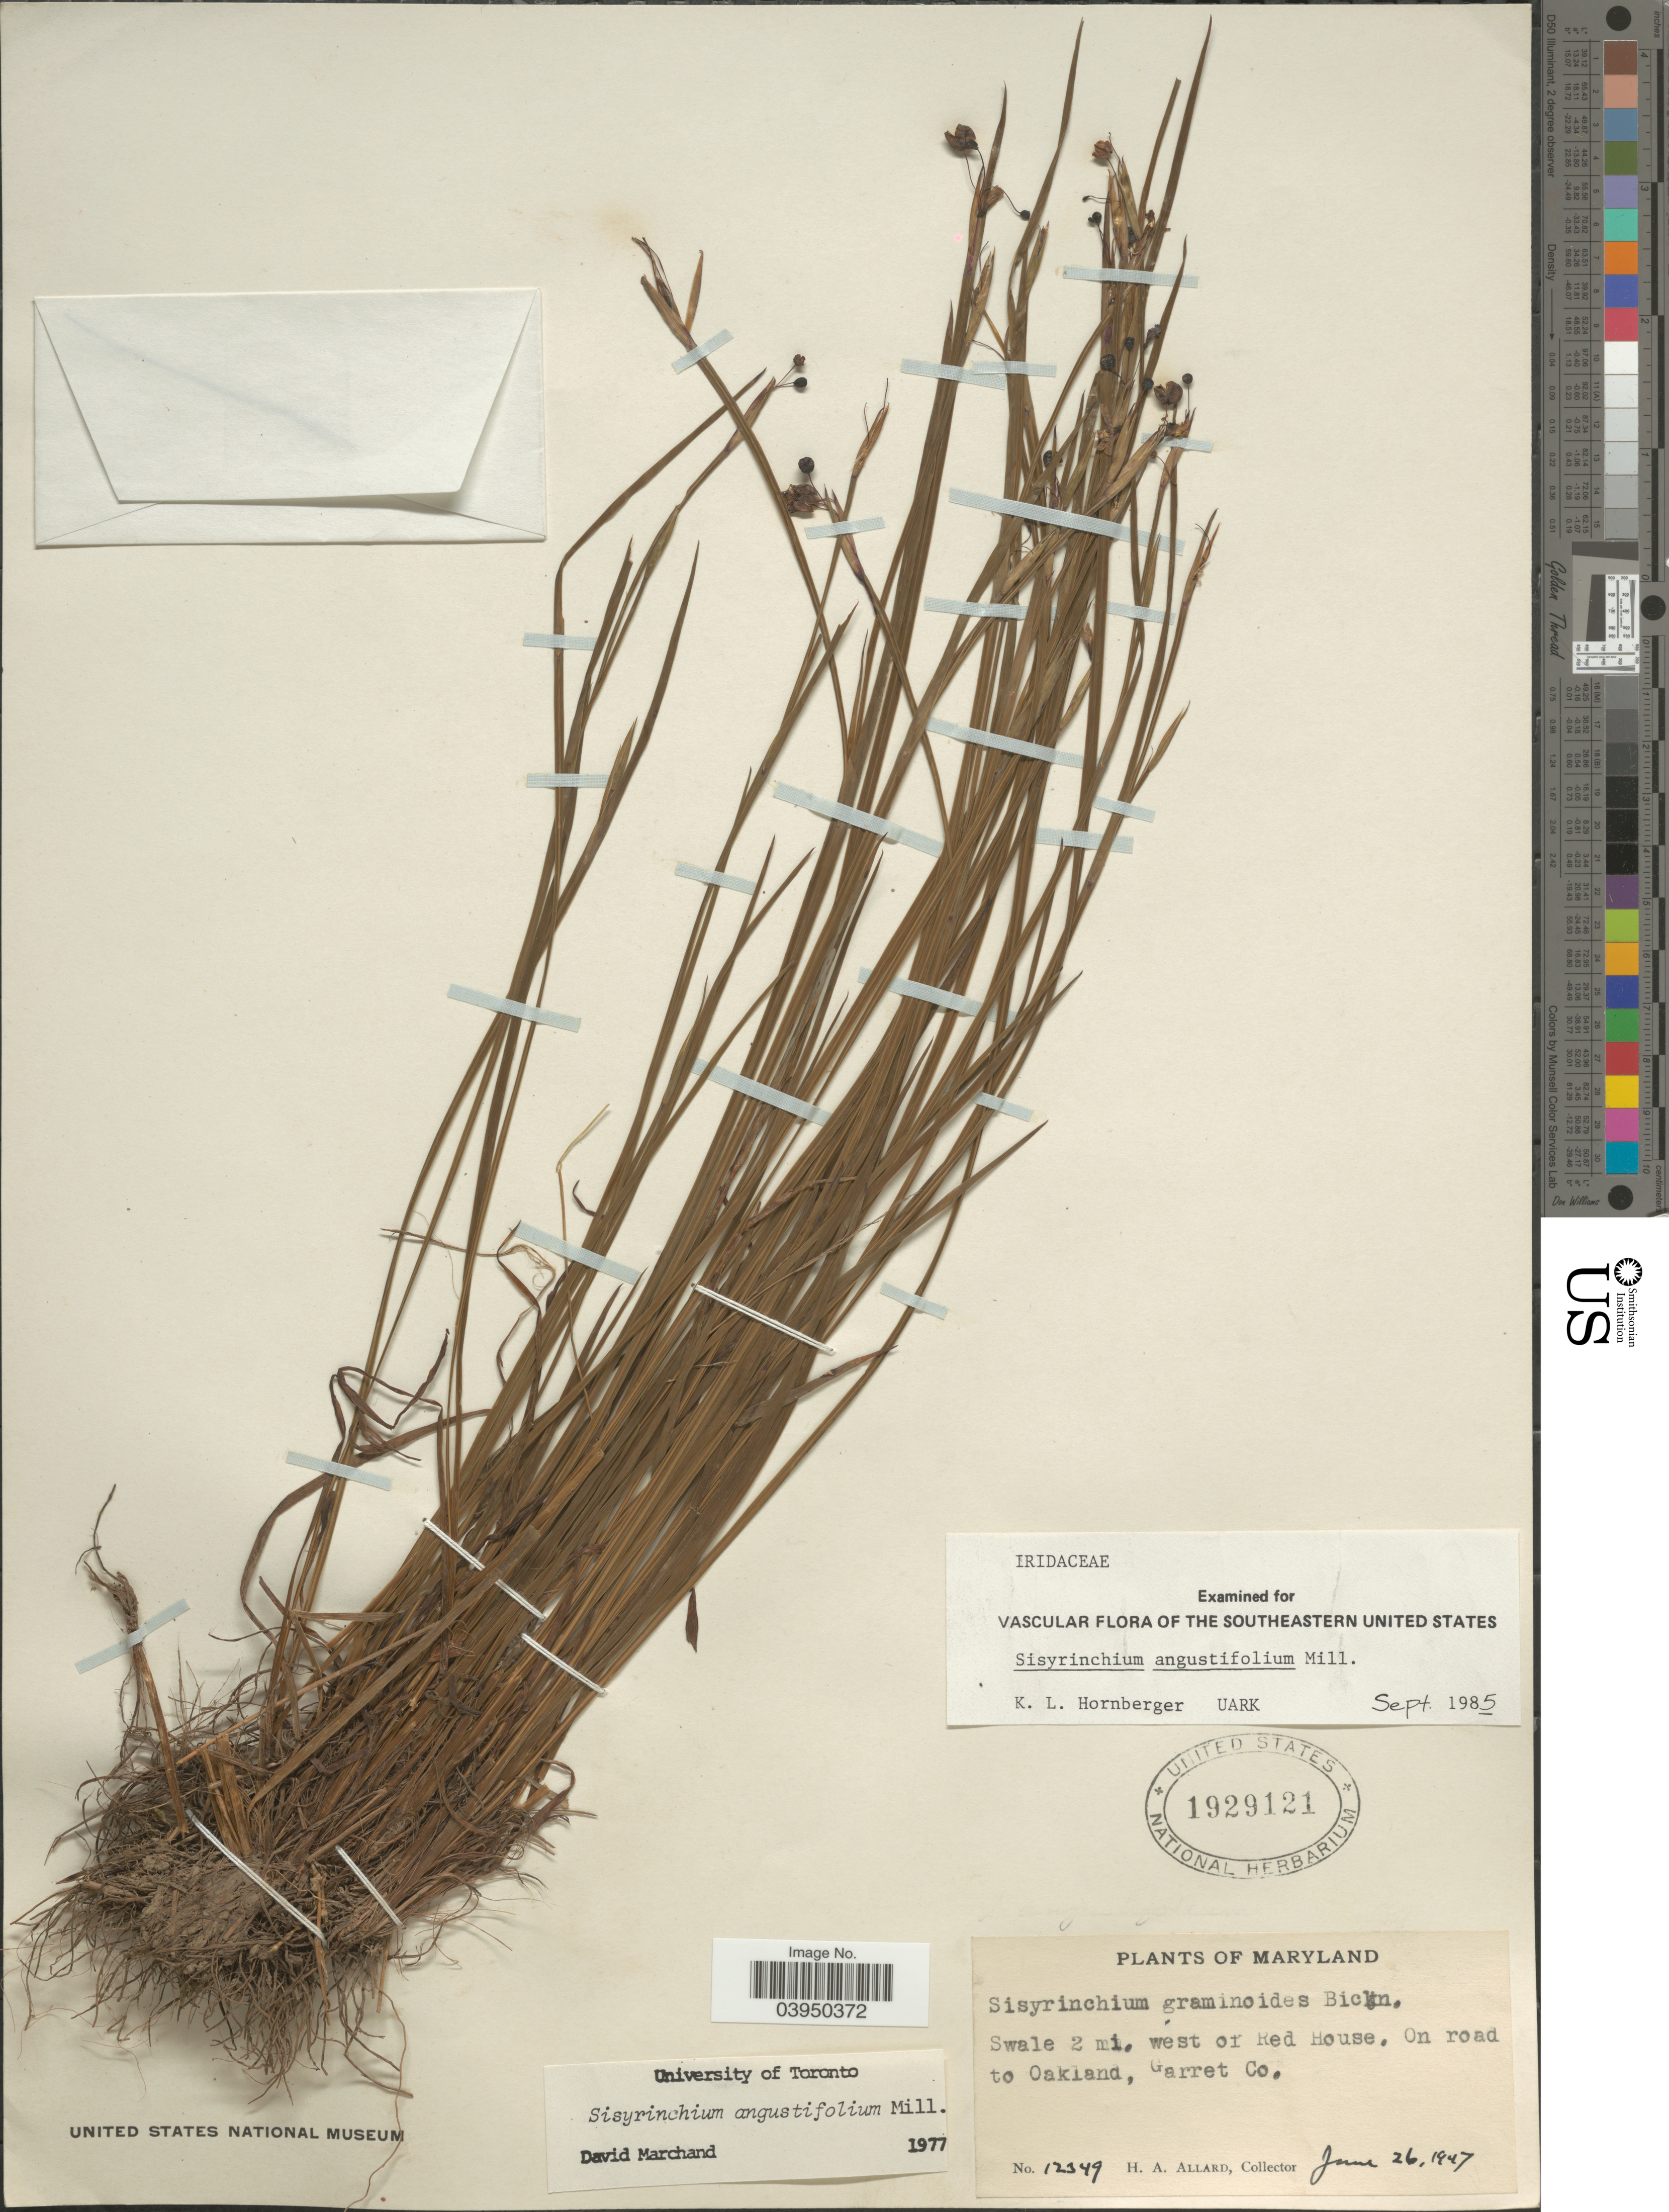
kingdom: Plantae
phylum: Tracheophyta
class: Liliopsida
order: Asparagales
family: Iridaceae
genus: Sisyrinchium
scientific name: Sisyrinchium angustifolium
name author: Mill.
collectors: H. A. Allard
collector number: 12349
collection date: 1947-06-26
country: United States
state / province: Maryland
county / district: Garrett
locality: Swale 2 mi. west of Red House. On road to Oakland, Garrett Co.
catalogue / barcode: US 1929121